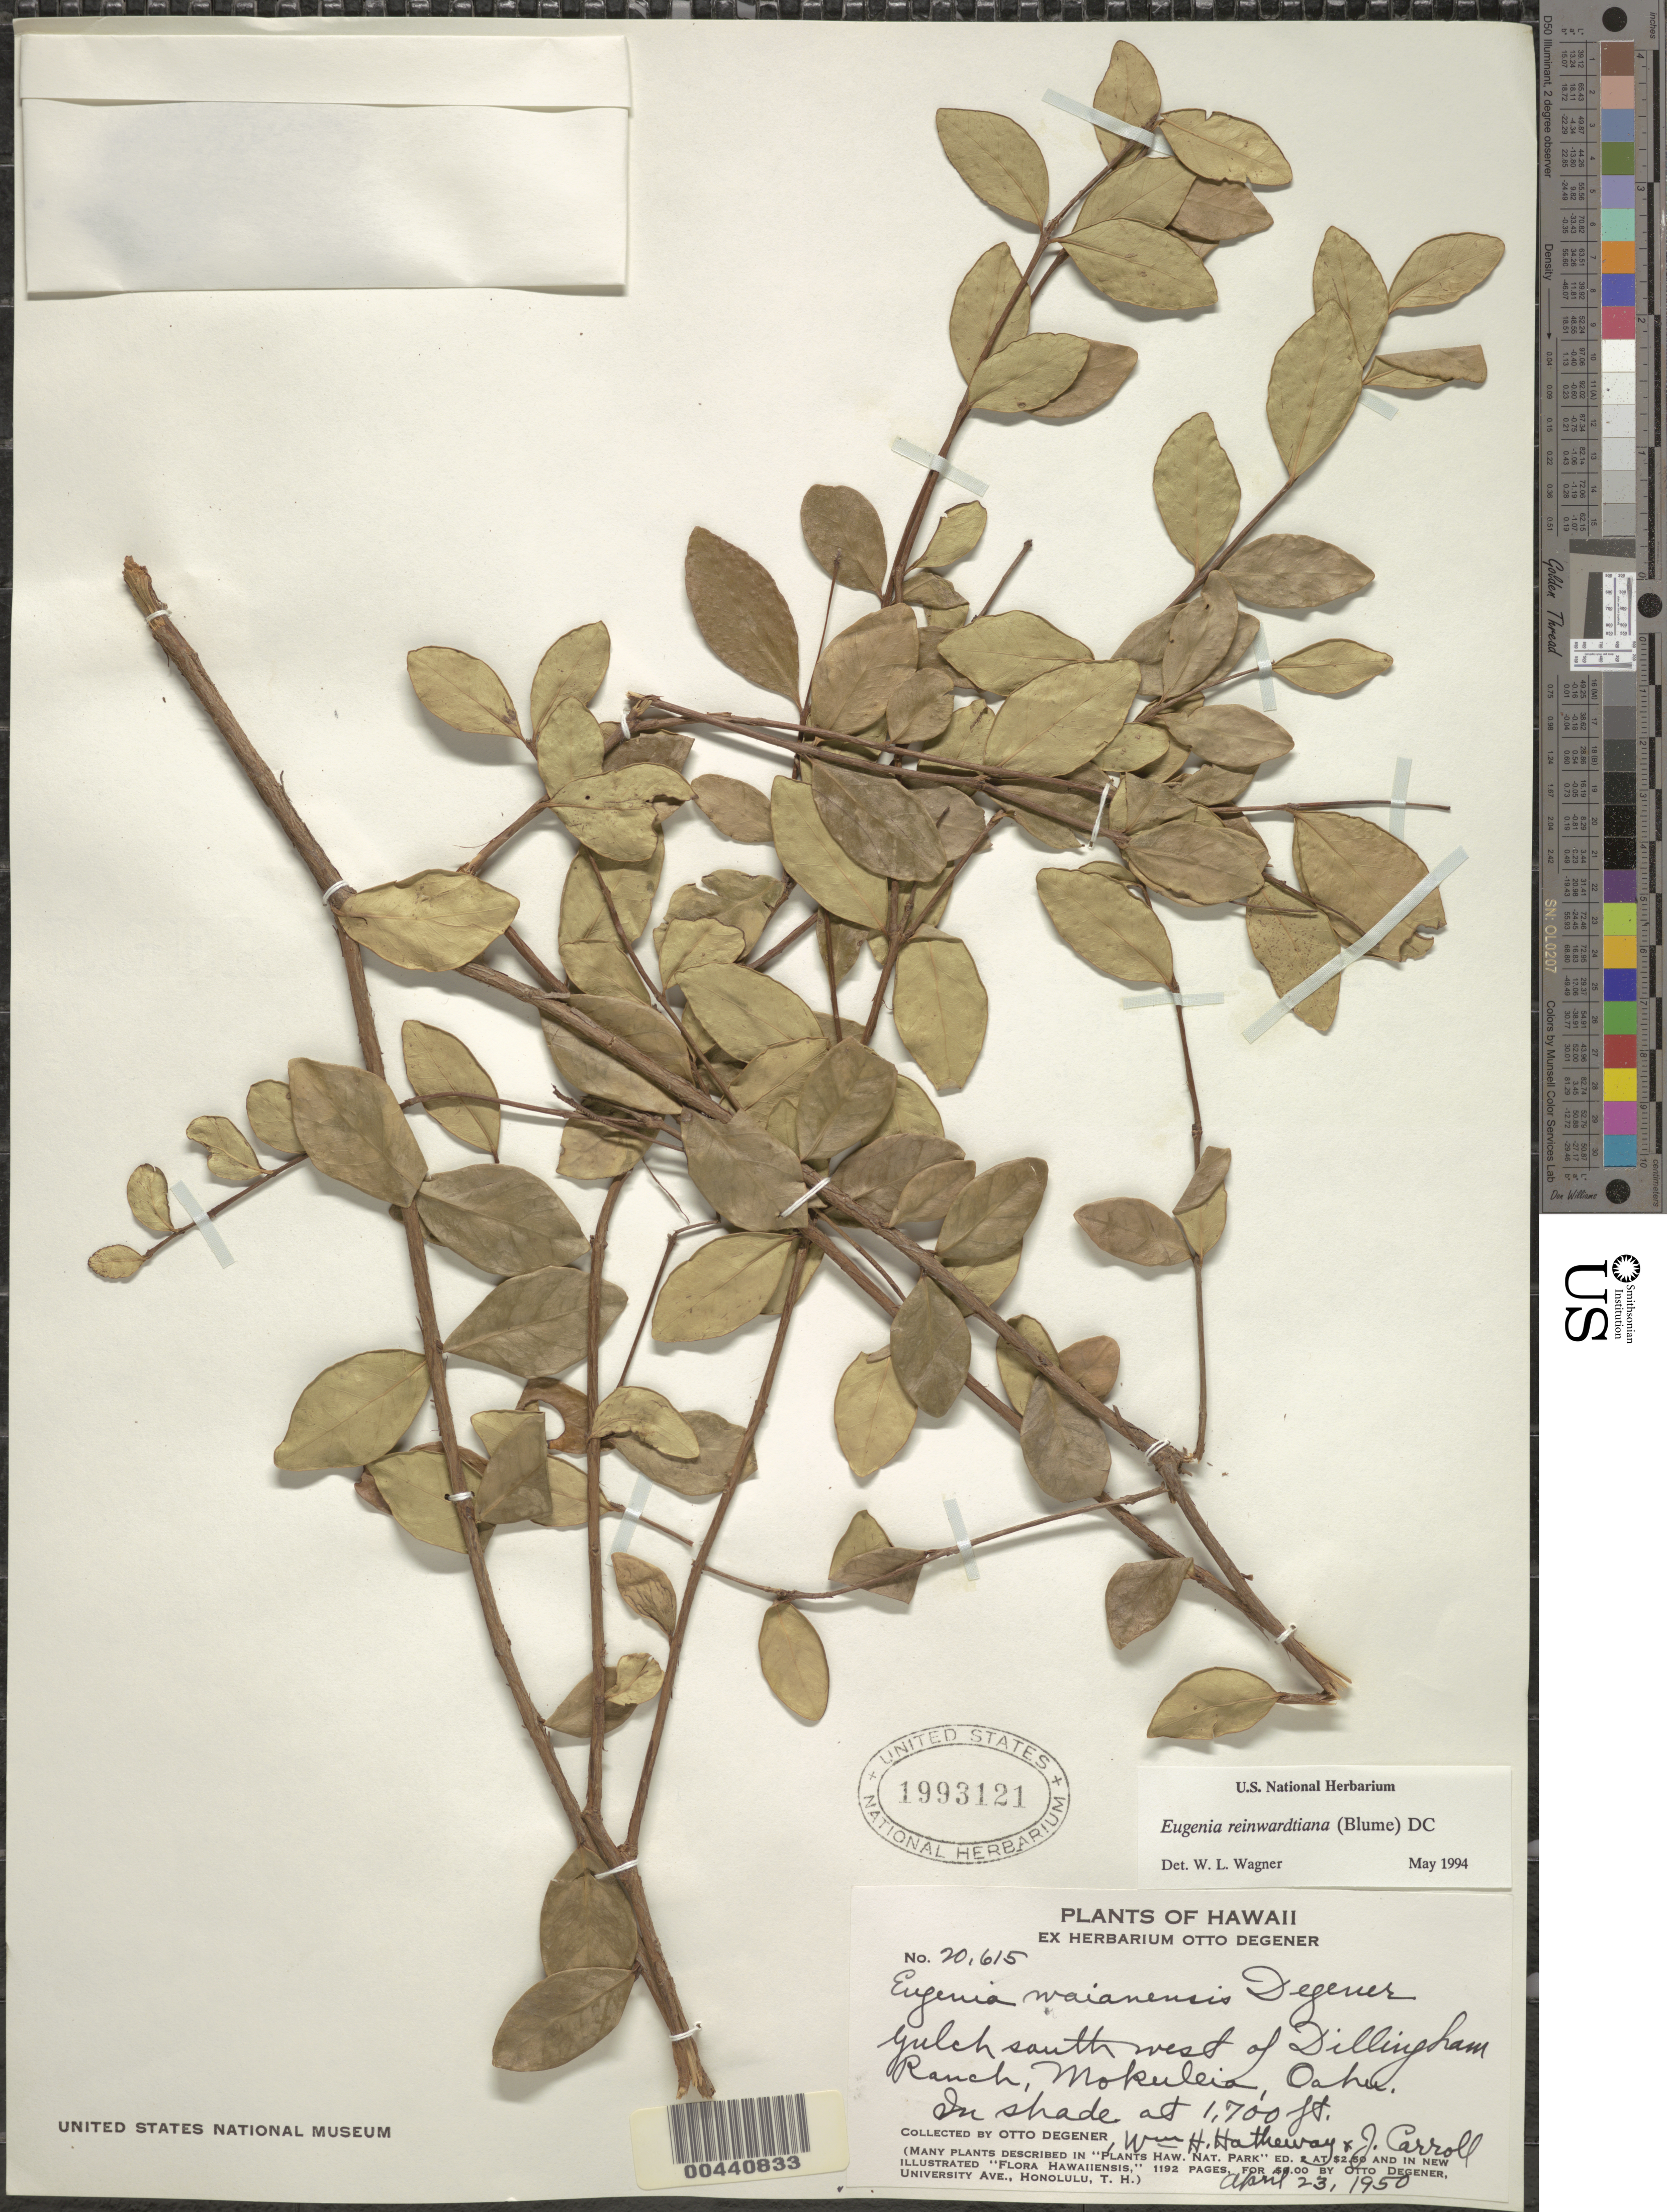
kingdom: Plantae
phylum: Tracheophyta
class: Magnoliopsida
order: Myrtales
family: Myrtaceae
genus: Eugenia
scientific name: Eugenia reinwardtiana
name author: (Blume) DC.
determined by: Wagner, W. L., (BOT), Smithsonian Institution - National Museum of Natural History (UNITED STATES)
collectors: O. Degener, W. H. Hatheway & J. Carroll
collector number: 20615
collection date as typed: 23 Apr 1950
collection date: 1950-04-23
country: United States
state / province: Hawaii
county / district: Honolulu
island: Oahu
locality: Gulch SW of Dillingham Ranch, Mokuleia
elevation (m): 518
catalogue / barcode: US 1993121